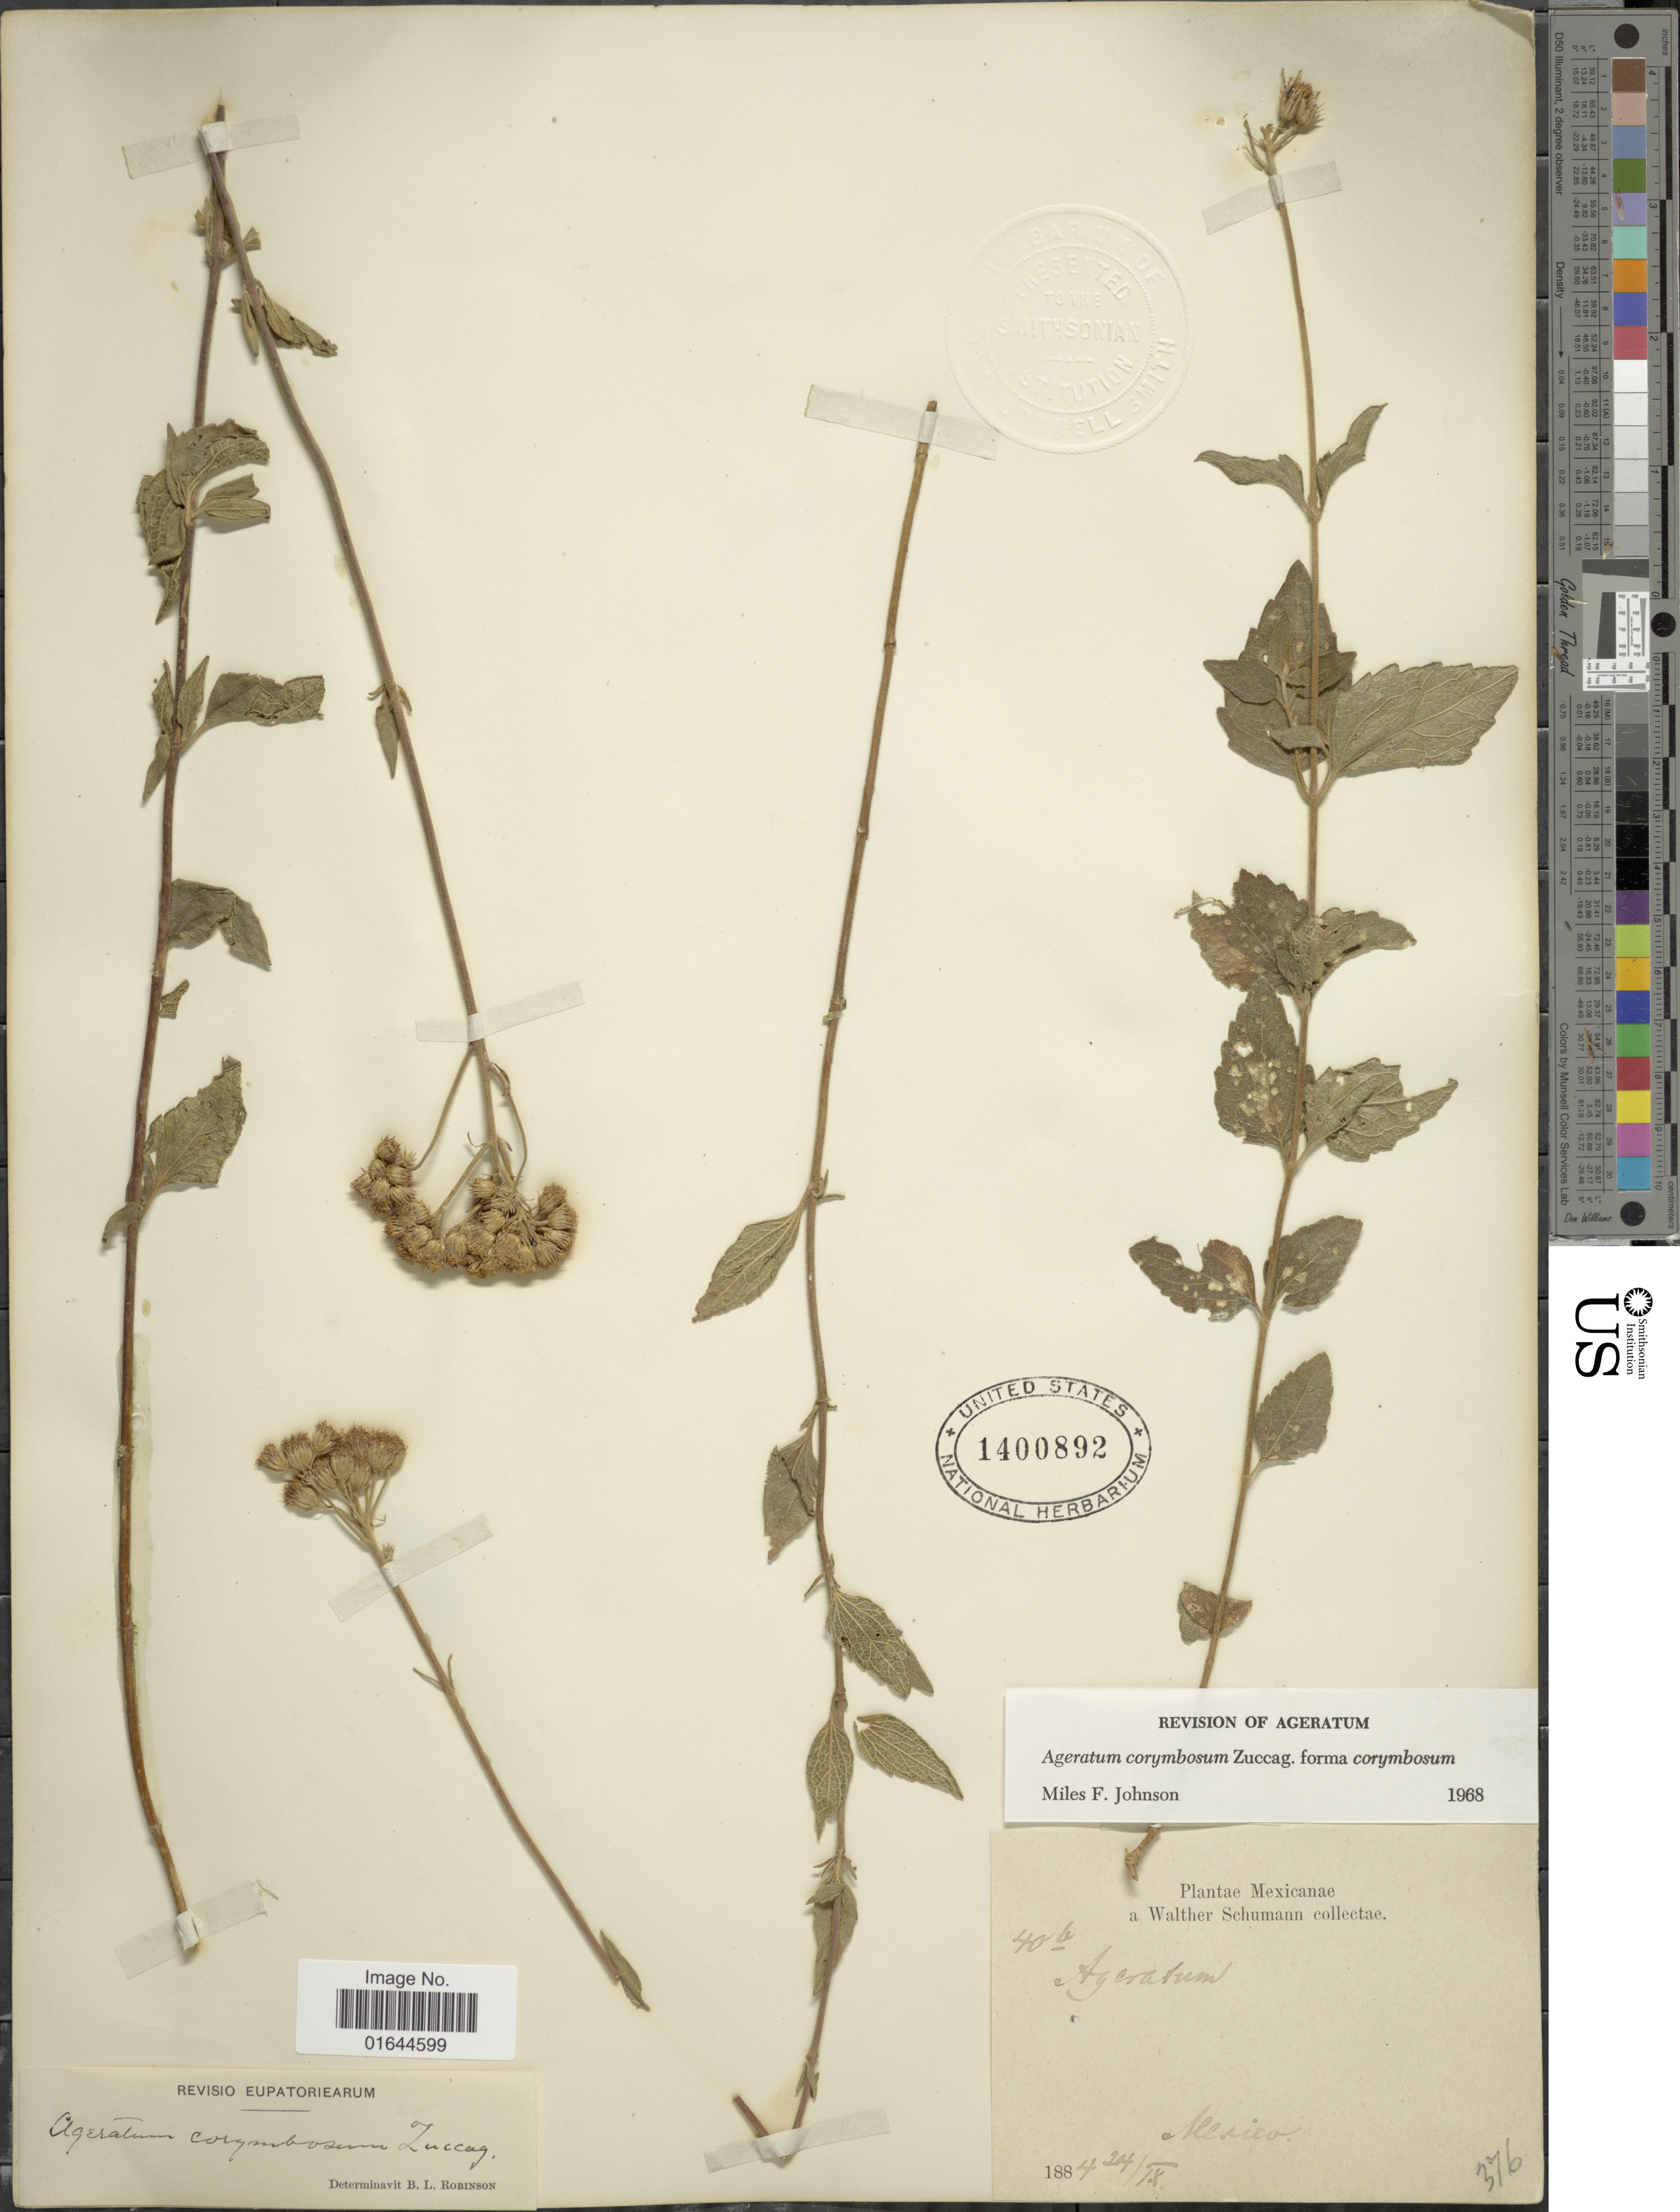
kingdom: Plantae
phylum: Tracheophyta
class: Magnoliopsida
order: Asterales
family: Asteraceae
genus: Ageratum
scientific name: Ageratum corymbosum f. corymbosum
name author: Zuccagni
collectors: W. Schumann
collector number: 40b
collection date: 1884-09-24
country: Mexico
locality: Mexicanae.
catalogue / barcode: US 1400892